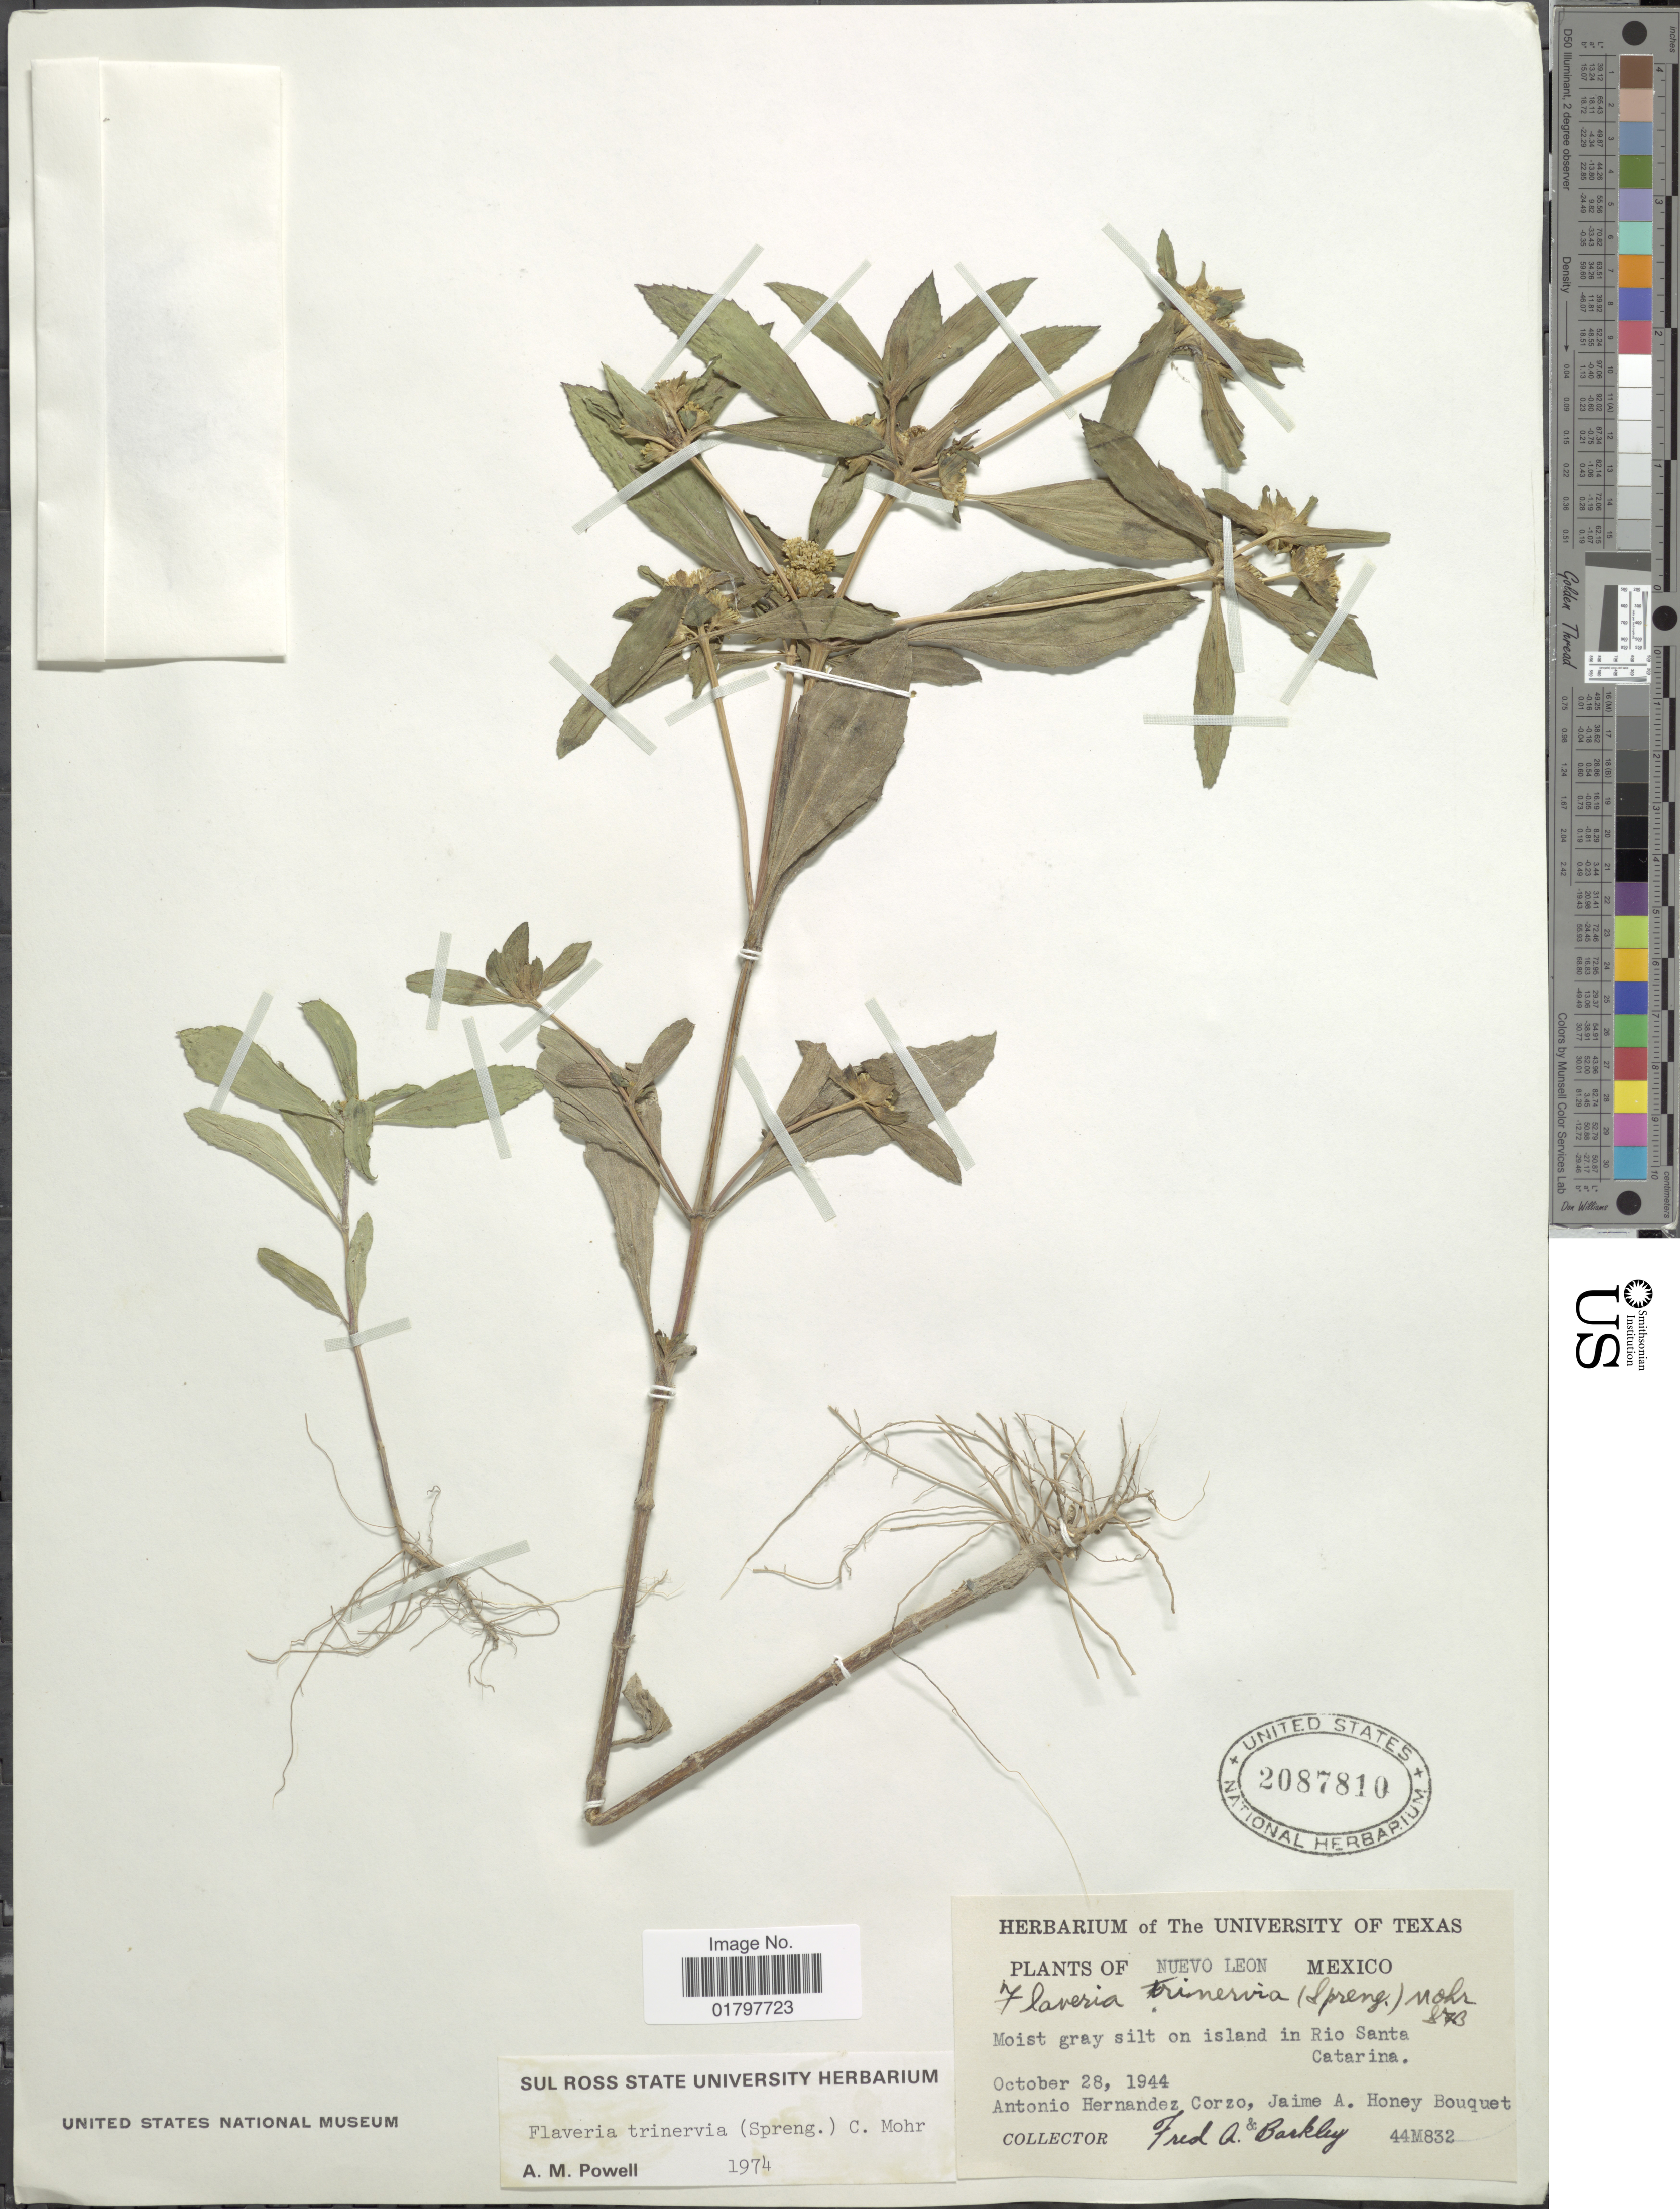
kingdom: Plantae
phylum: Tracheophyta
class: Magnoliopsida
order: Asterales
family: Asteraceae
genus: Flaveria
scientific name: Flaveria trinervia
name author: (Spreng.) C. Mohr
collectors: F. A. Barkley, A. Hernandez C. & Honey Bouquet, J. A.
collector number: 44M832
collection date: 1944-10-28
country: Mexico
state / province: Nuevo León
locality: Moist gray silt on island in Rio Santa Catarina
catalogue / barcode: US 2087810